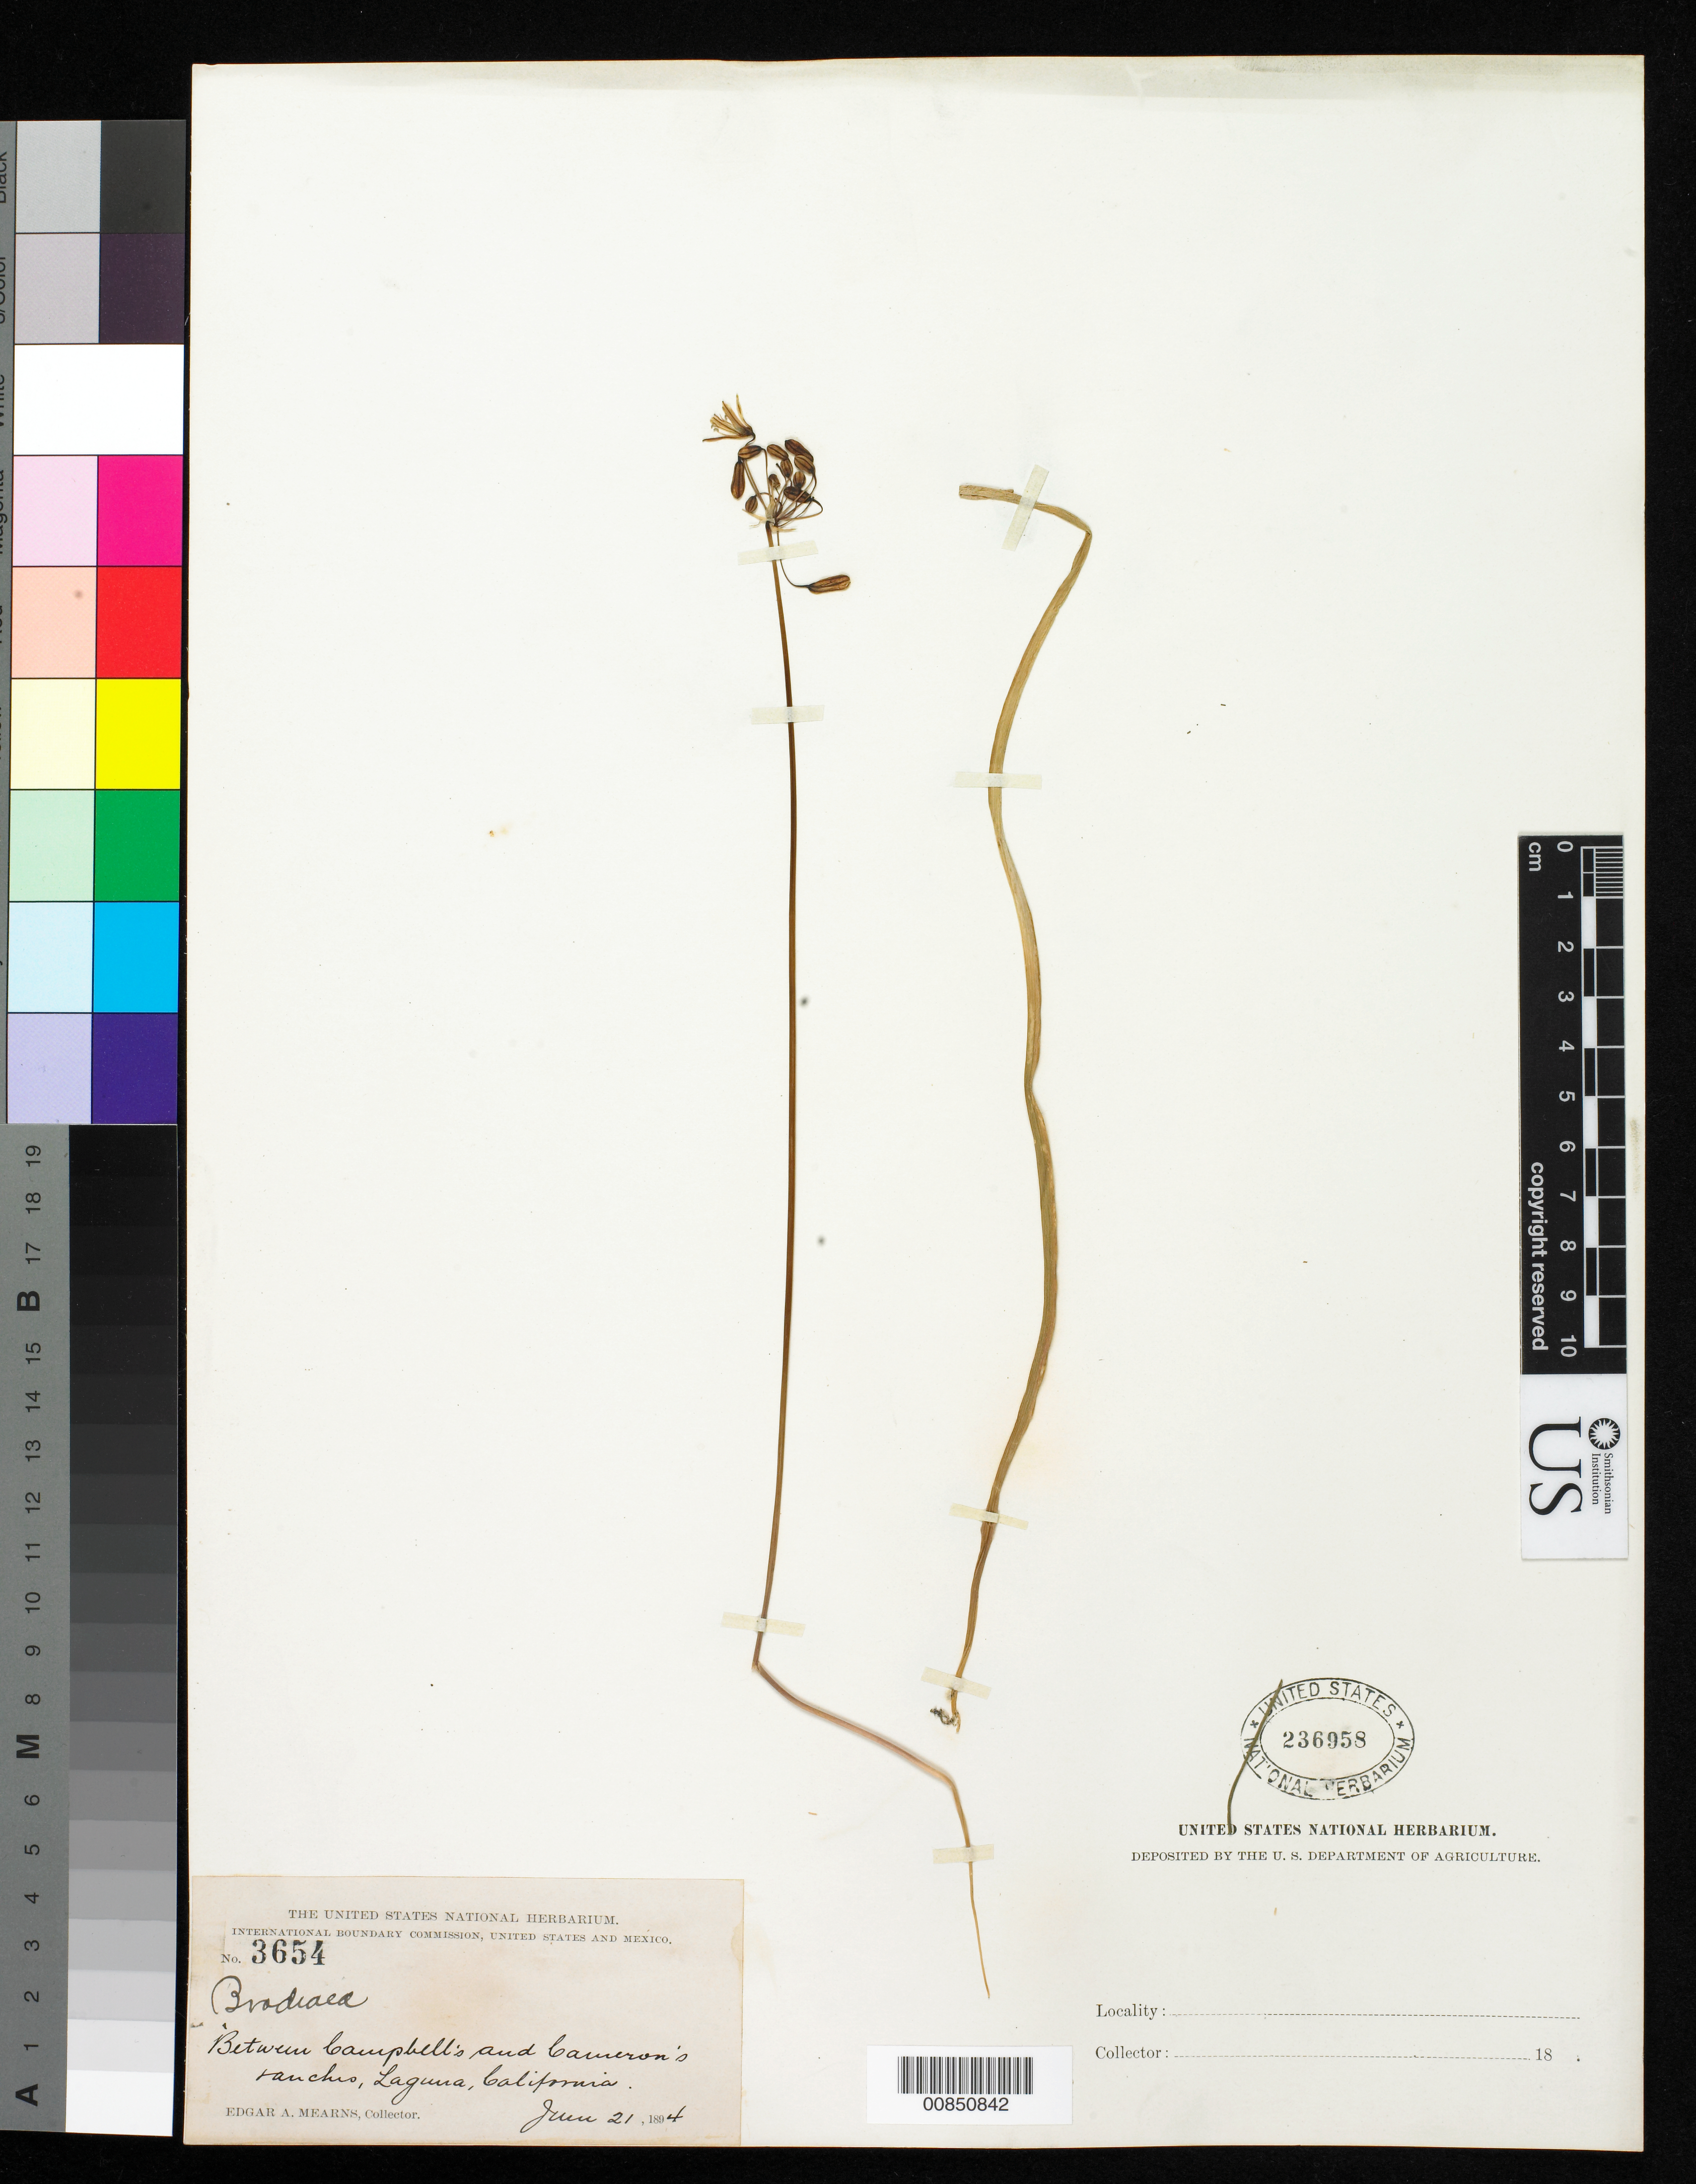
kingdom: Plantae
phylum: Tracheophyta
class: Liliopsida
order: Asparagales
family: Asparagaceae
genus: Bloomeria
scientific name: Bloomeria crocea var. crocea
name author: (Torr.) Coville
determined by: Strong, Mark T., (BOT), Smithsonian Institution - National Museum of Natural History (UNITED STATES)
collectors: E. A. Mearns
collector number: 3654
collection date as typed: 21 Jun 1894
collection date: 1894-06-21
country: United States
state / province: California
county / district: Orange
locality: Between Campbell's and Cameron's ranches, Laguna, California.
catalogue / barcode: US 236958